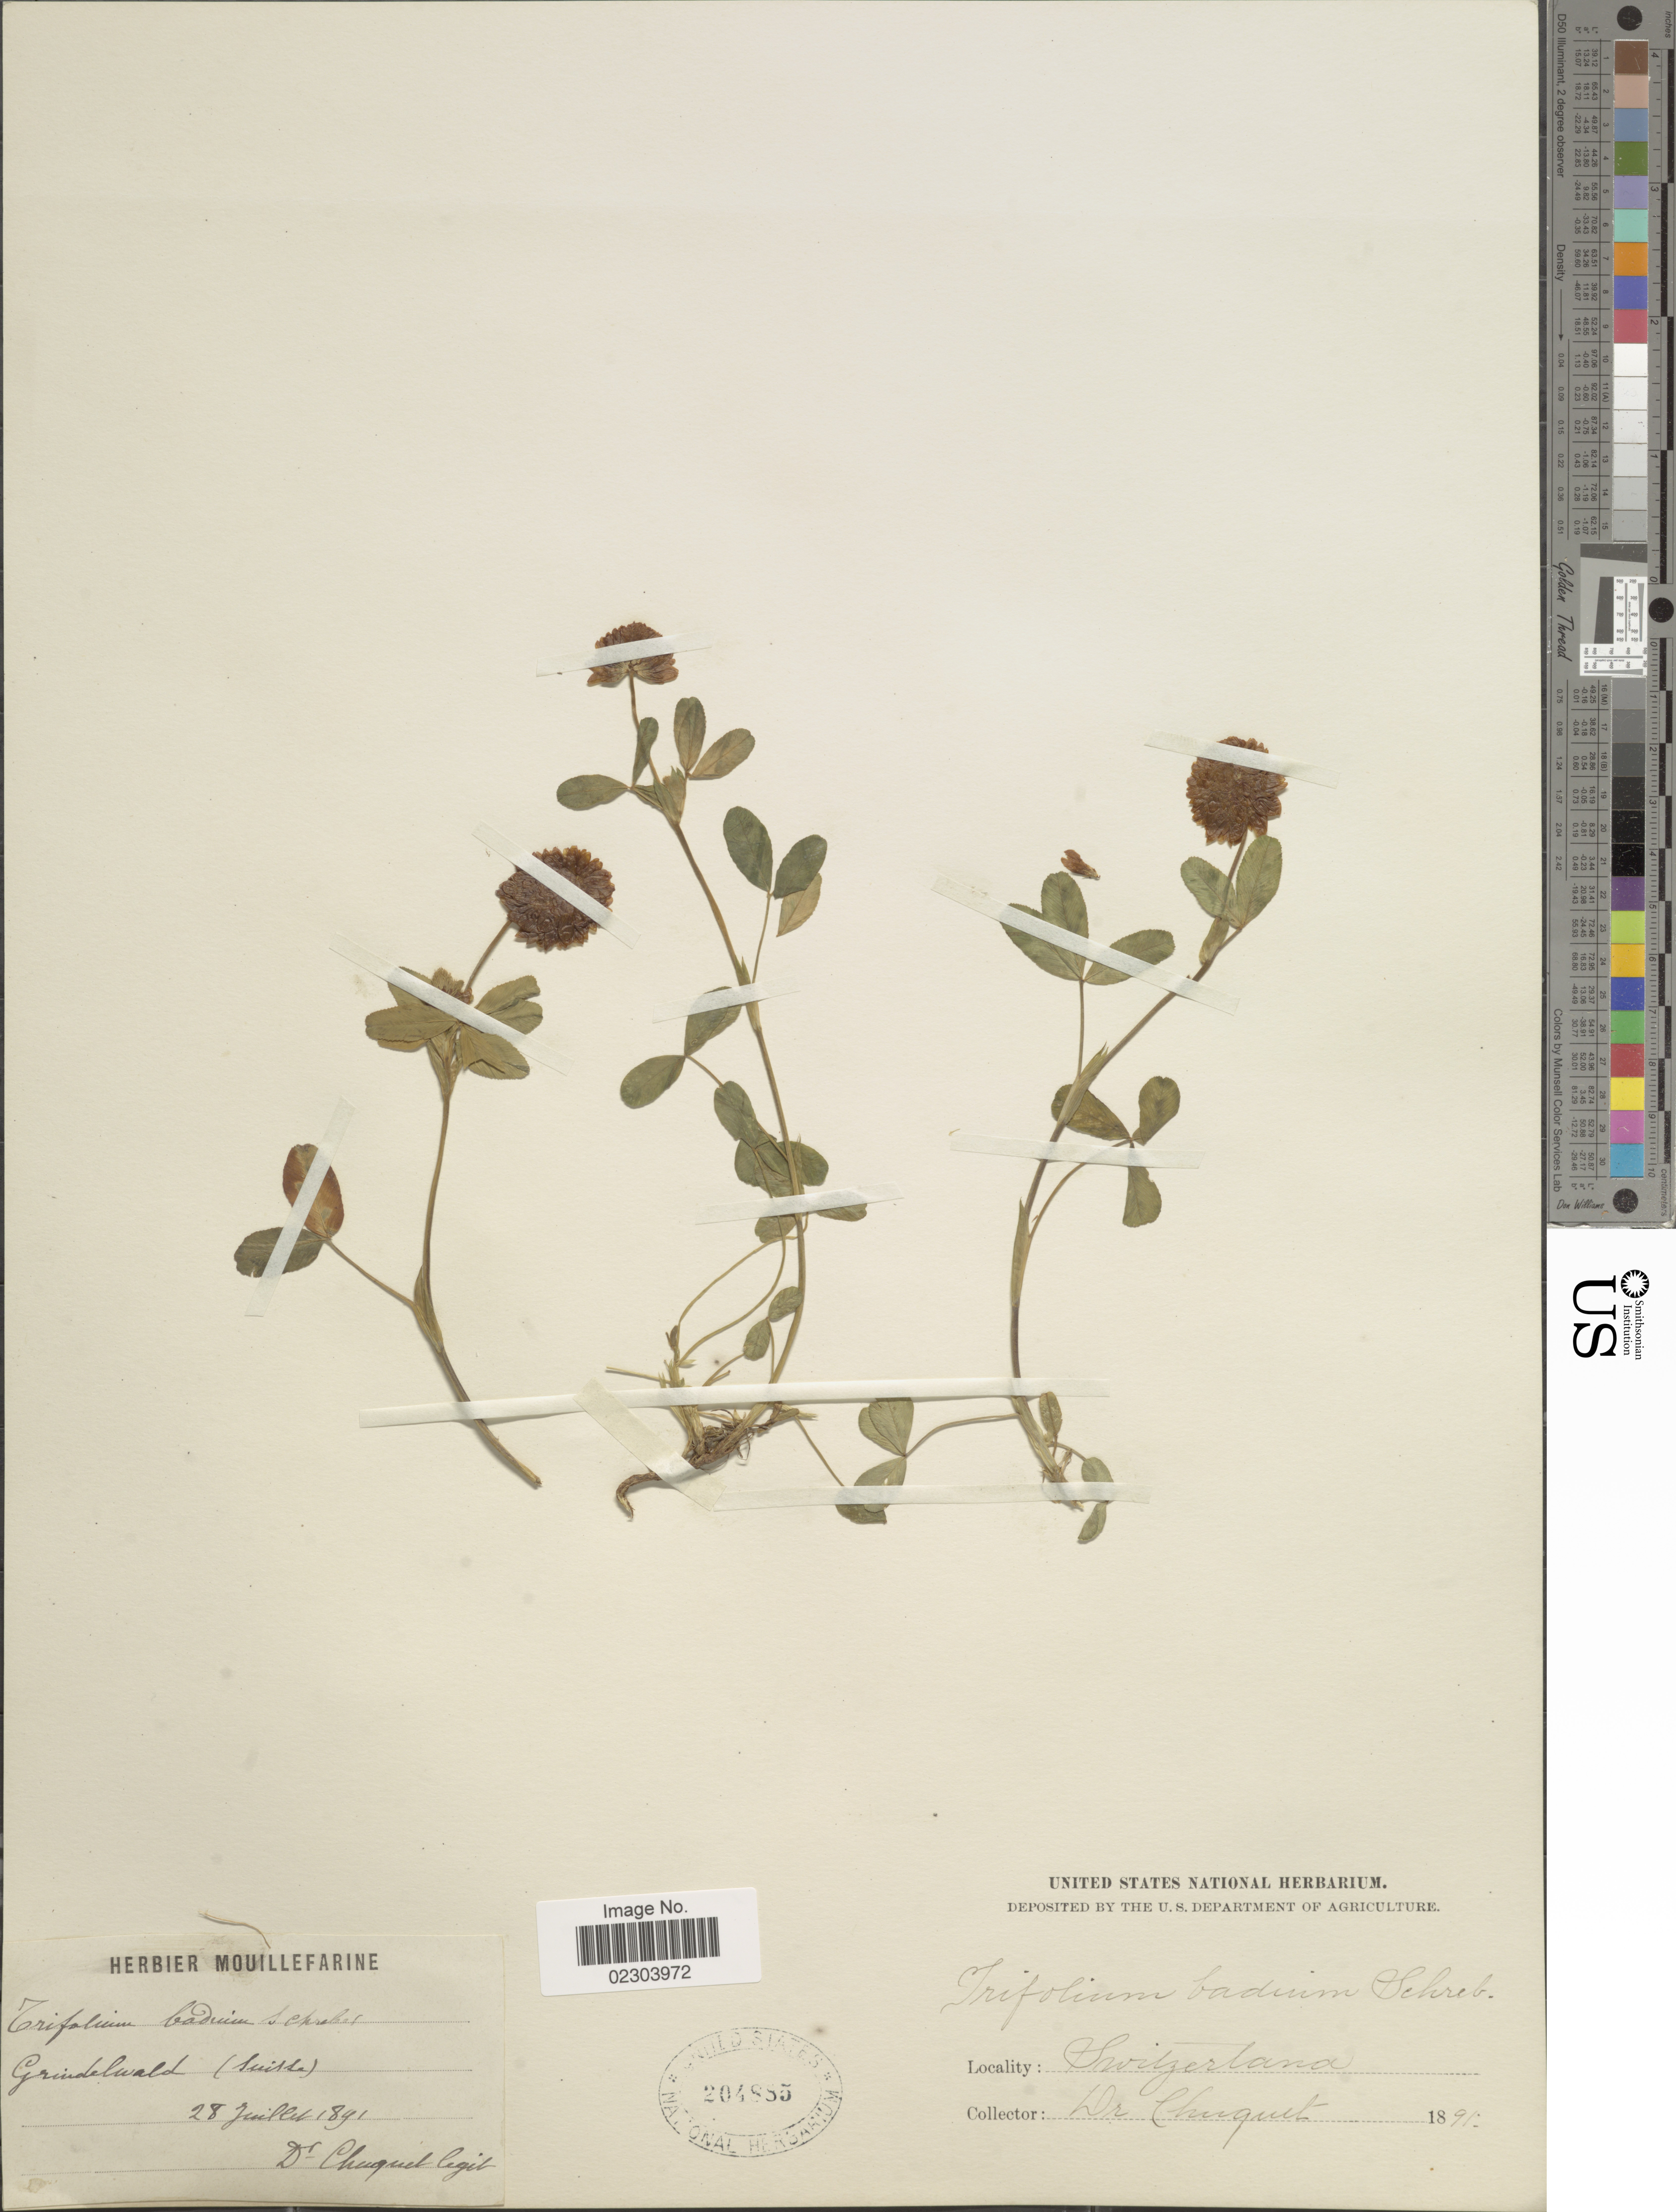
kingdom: Plantae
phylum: Tracheophyta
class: Magnoliopsida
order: Fabales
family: Fabaceae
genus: Trifolium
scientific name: Trifolium badium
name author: Schreb.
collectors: -. Chuguet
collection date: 1891-07-28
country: Switzerland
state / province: Bern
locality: Grindelwald (Suisse).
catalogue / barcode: US 204885